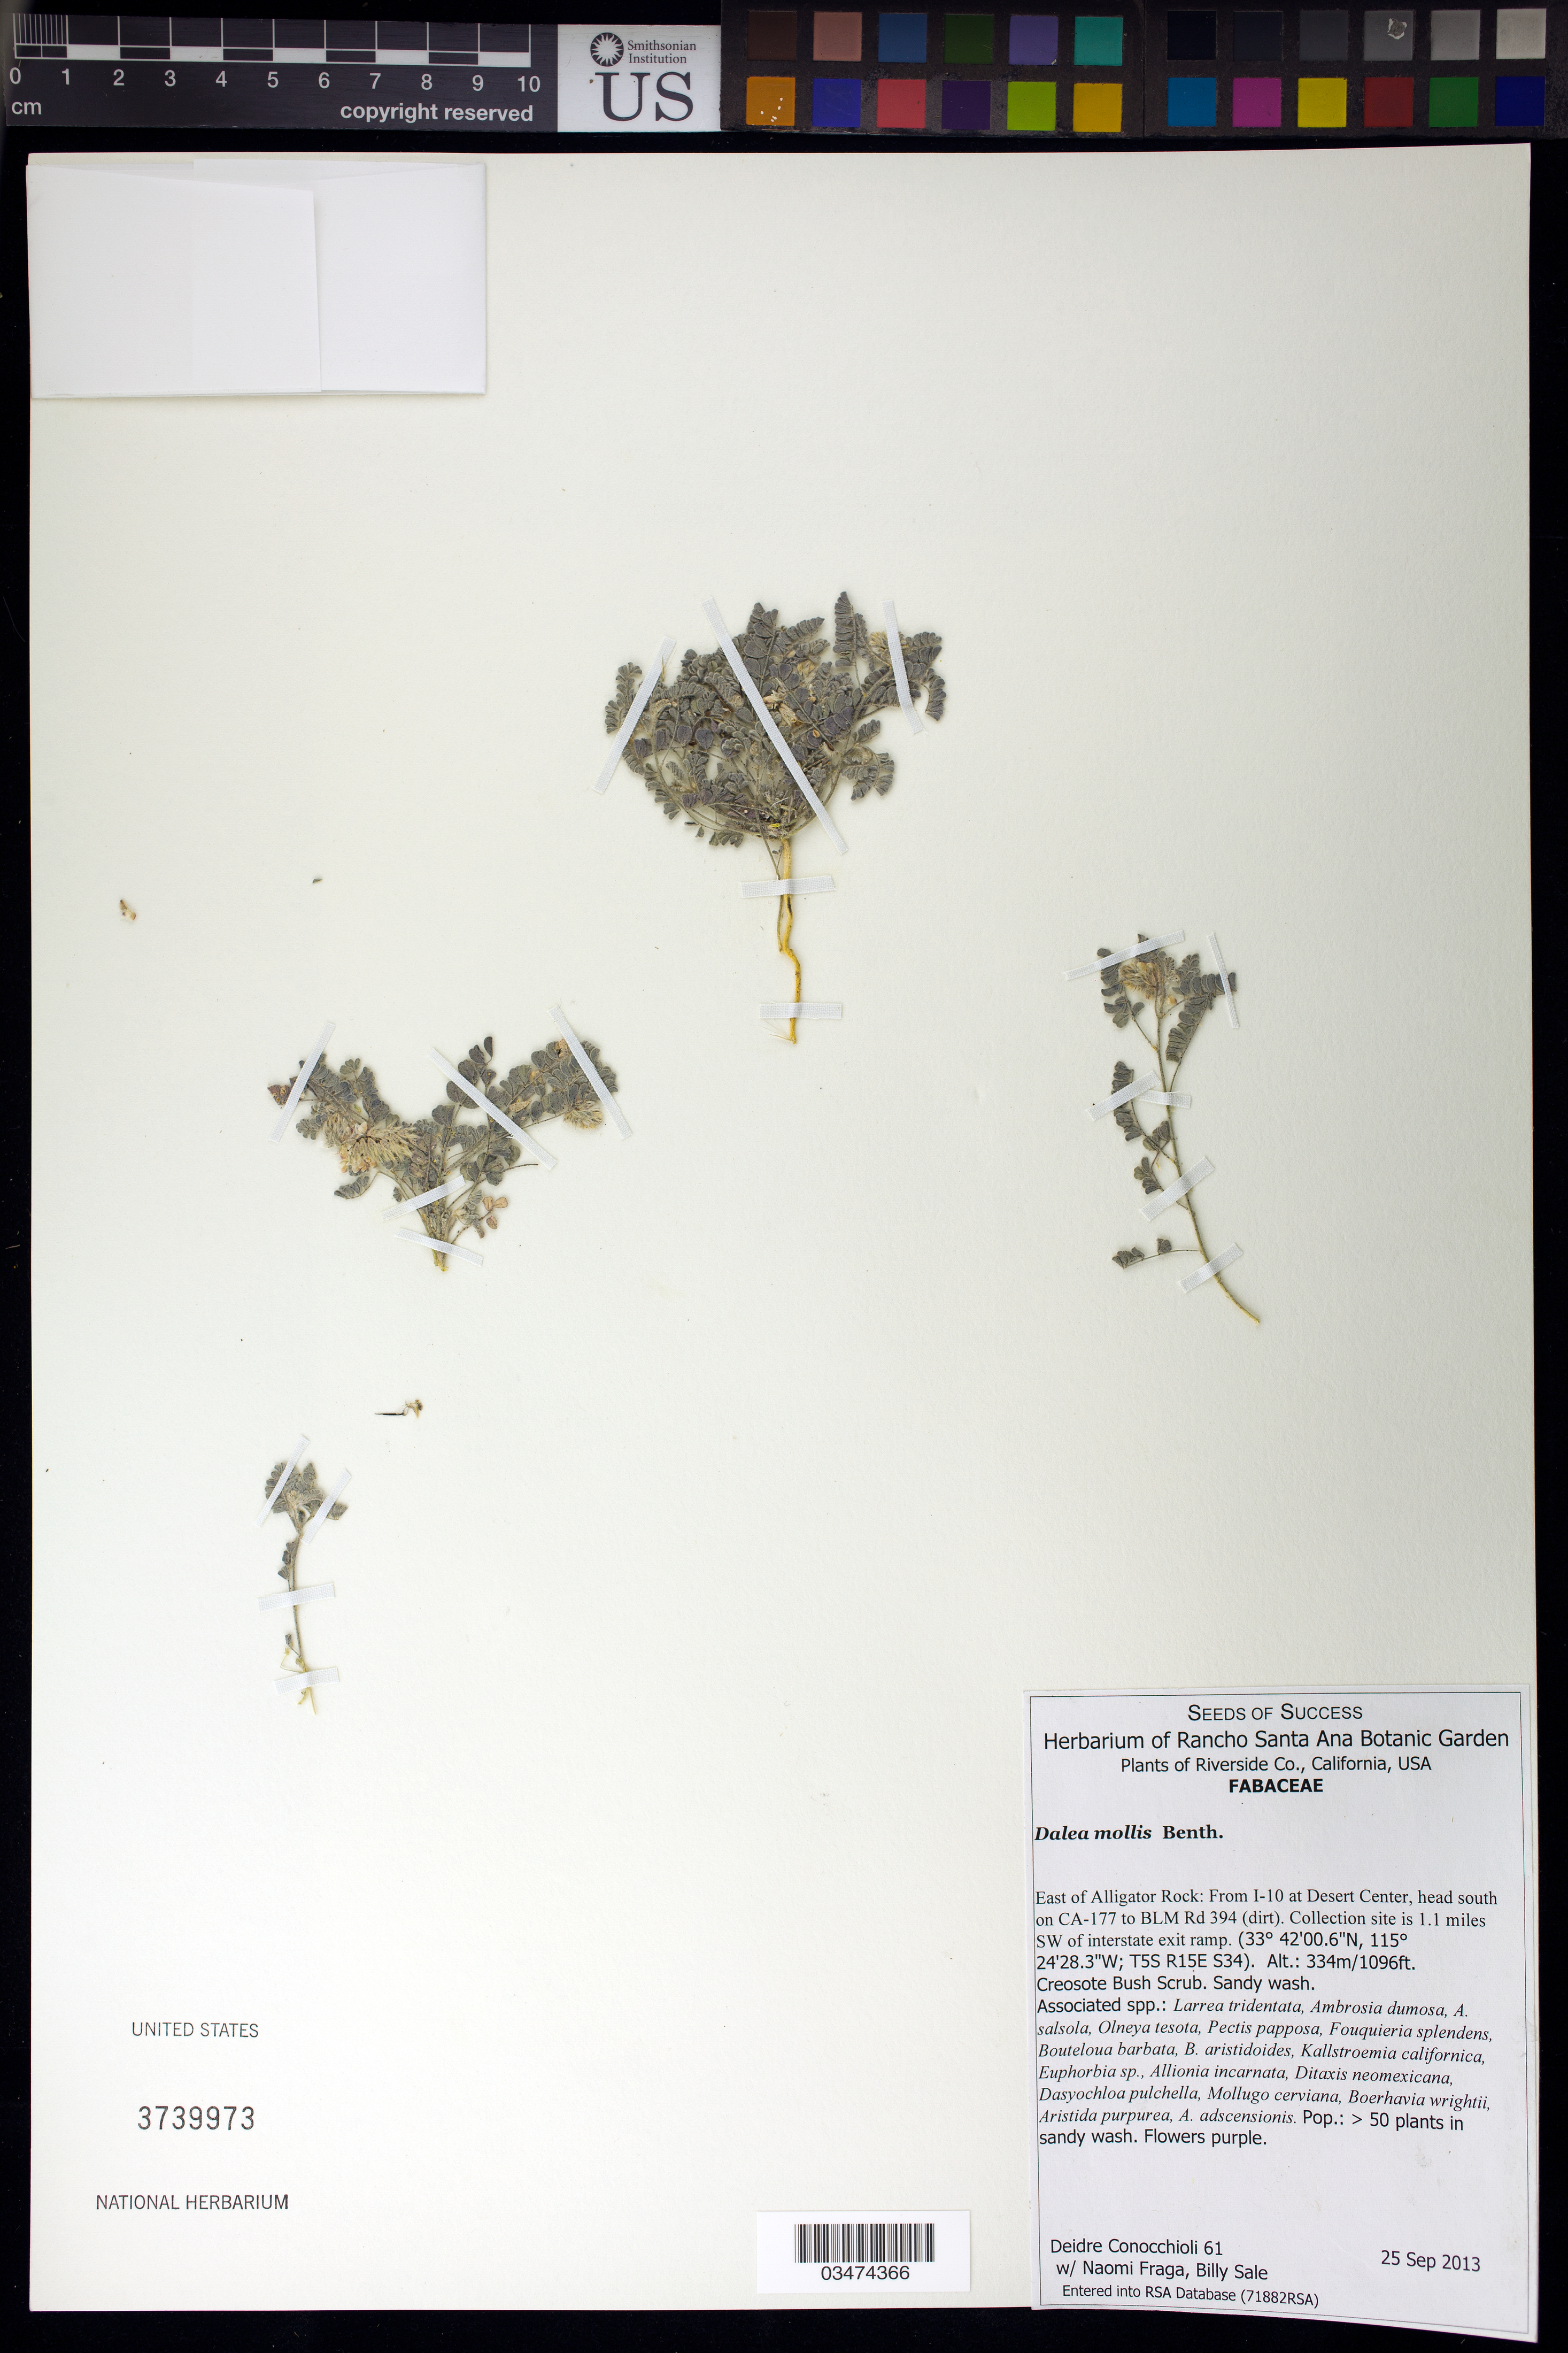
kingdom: Plantae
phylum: Tracheophyta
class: Magnoliopsida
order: Fabales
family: Fabaceae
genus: Dalea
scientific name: Dalea mollis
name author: Benth.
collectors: D. Conocchioli, B. Sale & N. Fraga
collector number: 61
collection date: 2013-09-25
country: United States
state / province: California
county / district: Riverside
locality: E of Alligator Rock, south on CA-177 to BLM Rd 394, 1.1 miles SW of interstate exit ramp.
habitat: Creosote Bush Scrub. Sandy wash.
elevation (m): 334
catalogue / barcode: US 3739973